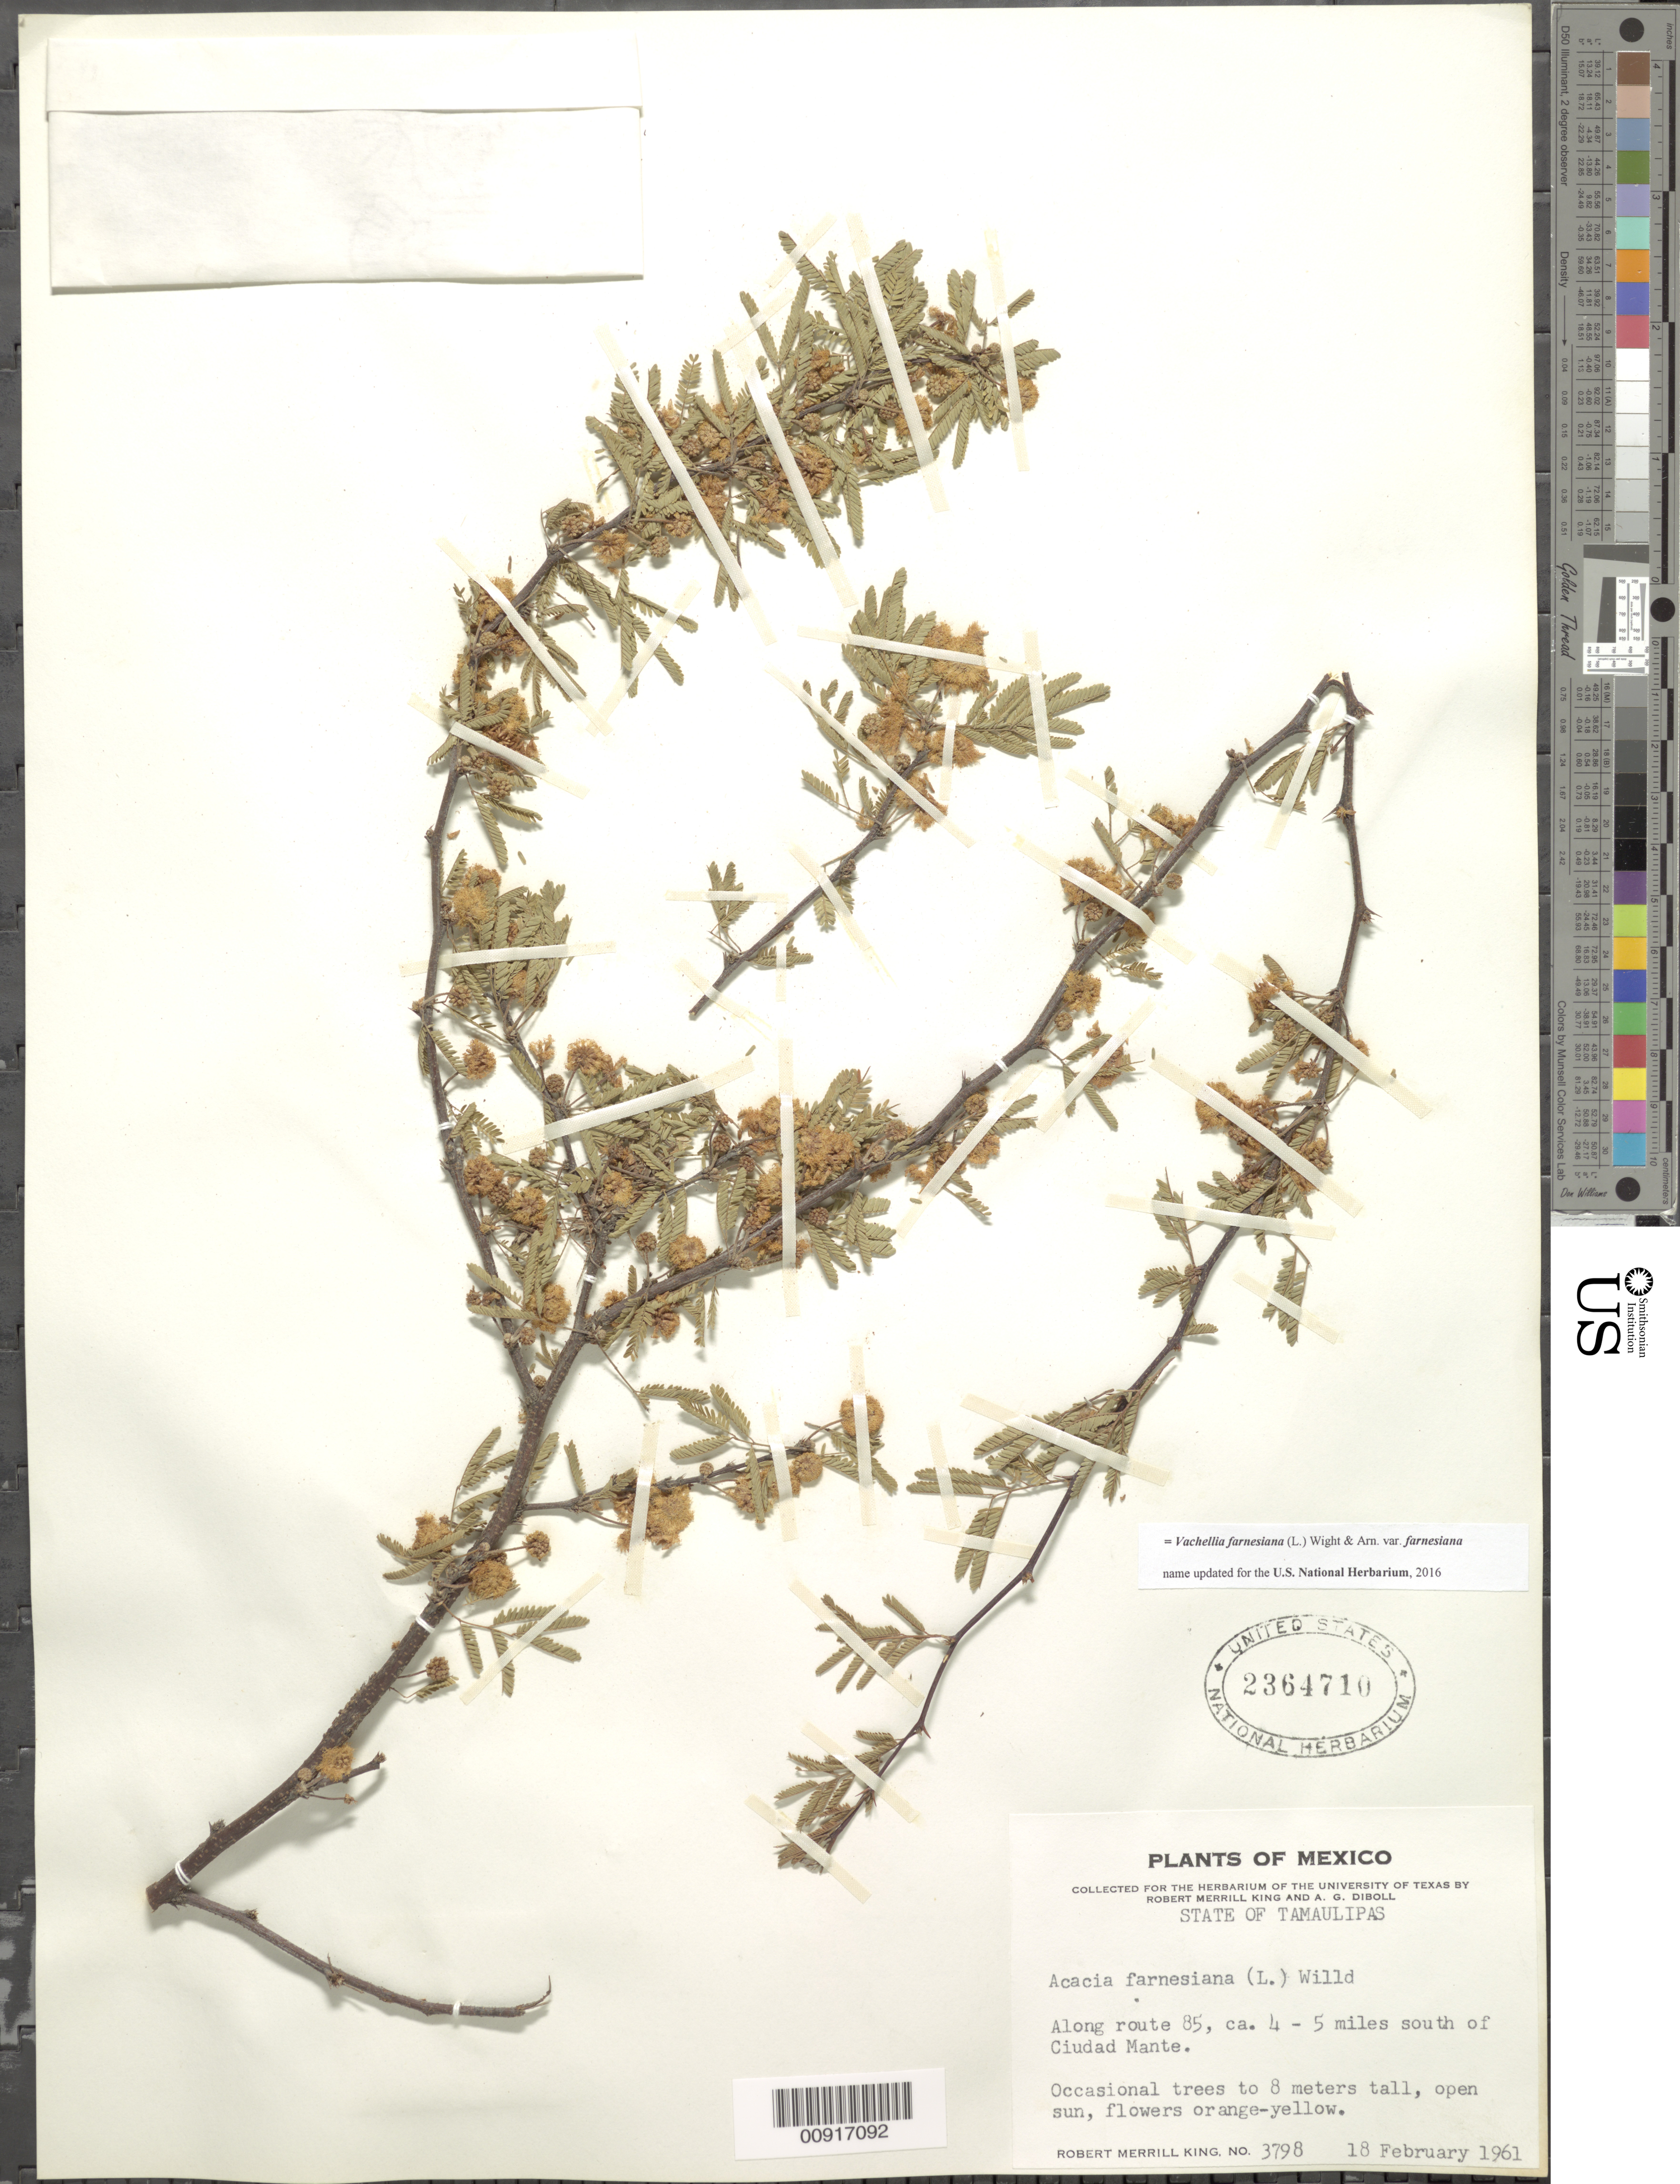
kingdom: Plantae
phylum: Tracheophyta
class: Magnoliopsida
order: Fabales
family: Fabaceae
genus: Vachellia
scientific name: Vachellia farnesiana var. farnesiana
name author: (L.) Wight & Arn.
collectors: R. M. King & A. Diboll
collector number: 3798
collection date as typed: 18 Feb 1961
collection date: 1961-02-18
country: Mexico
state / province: Tamaulipas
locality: Along route 85, ca. 4-5 miles south of Ciudad Mante.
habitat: Open sun.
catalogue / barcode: US 2364710